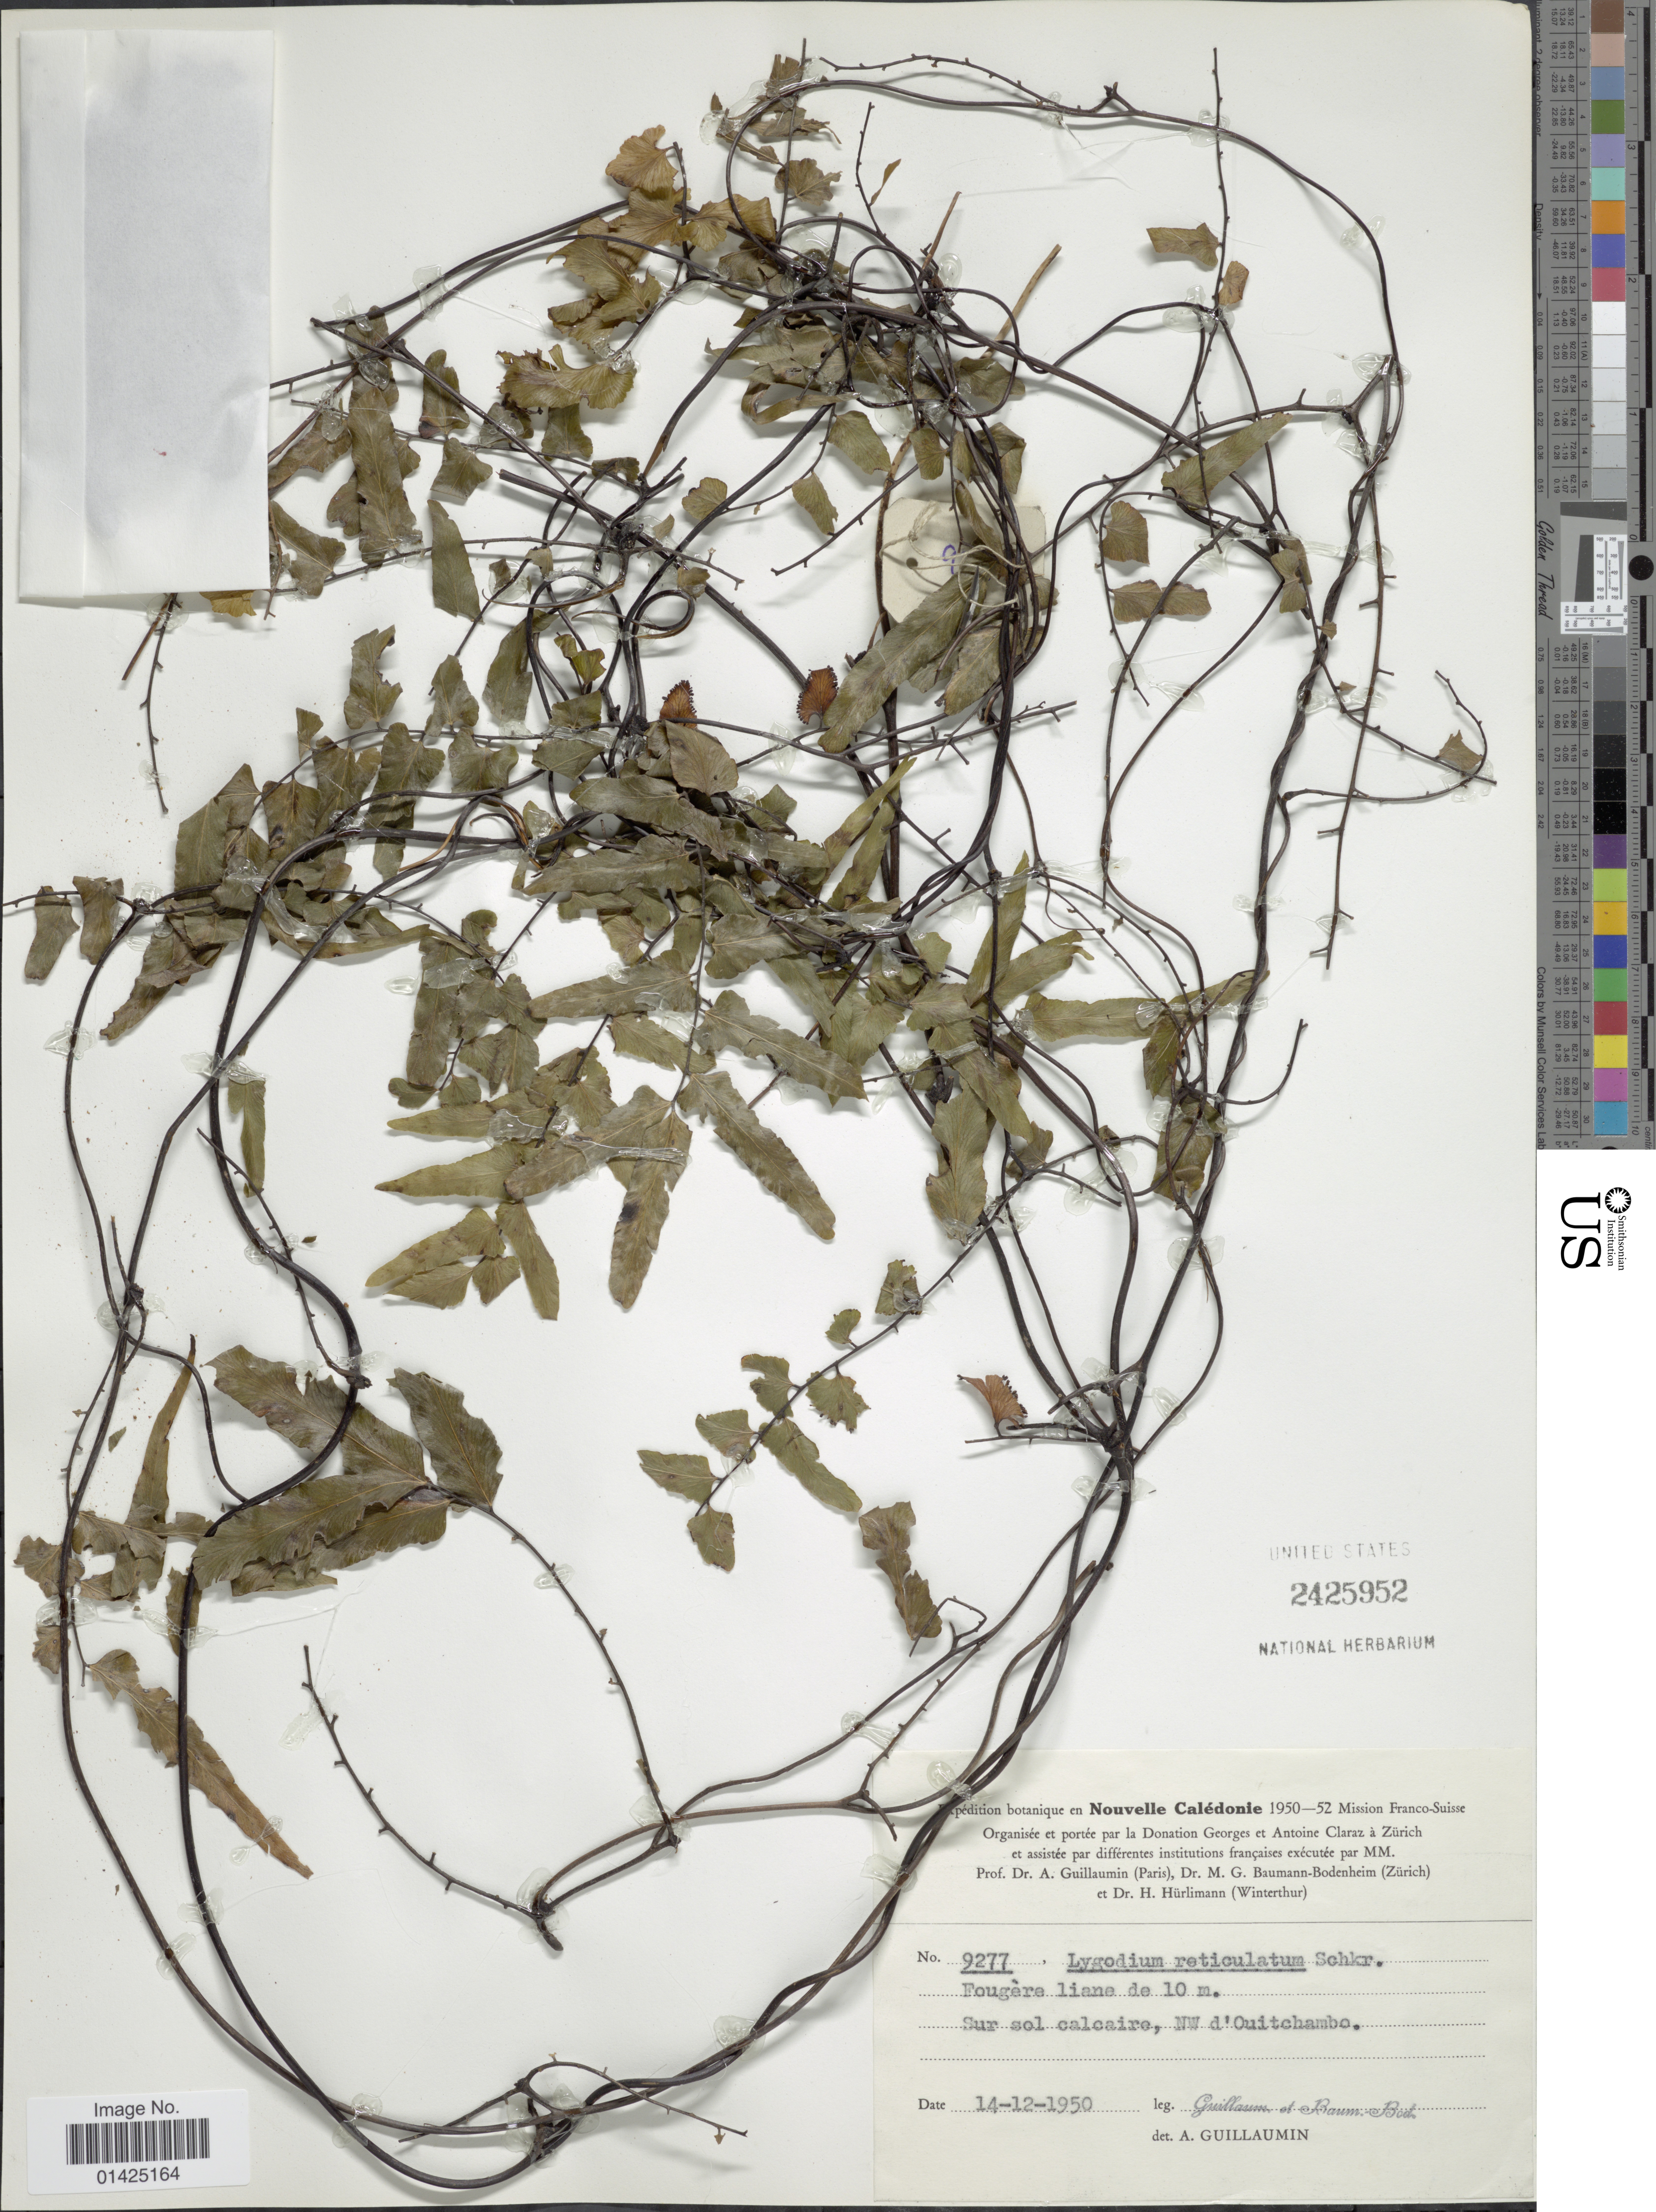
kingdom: Plantae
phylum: Tracheophyta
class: Polypodiopsida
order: Schizaeales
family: Lygodiaceae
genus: Lygodium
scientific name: Lygodium reticulatum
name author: Schkuhr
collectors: A. Guillaumin & M. G. Baumann-Bodenheim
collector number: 9277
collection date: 1950-12-14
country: New Caledonia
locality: Fougère liane de 10 m., Sur sol calcaire, NW dÓuitchambo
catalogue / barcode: US 2425952